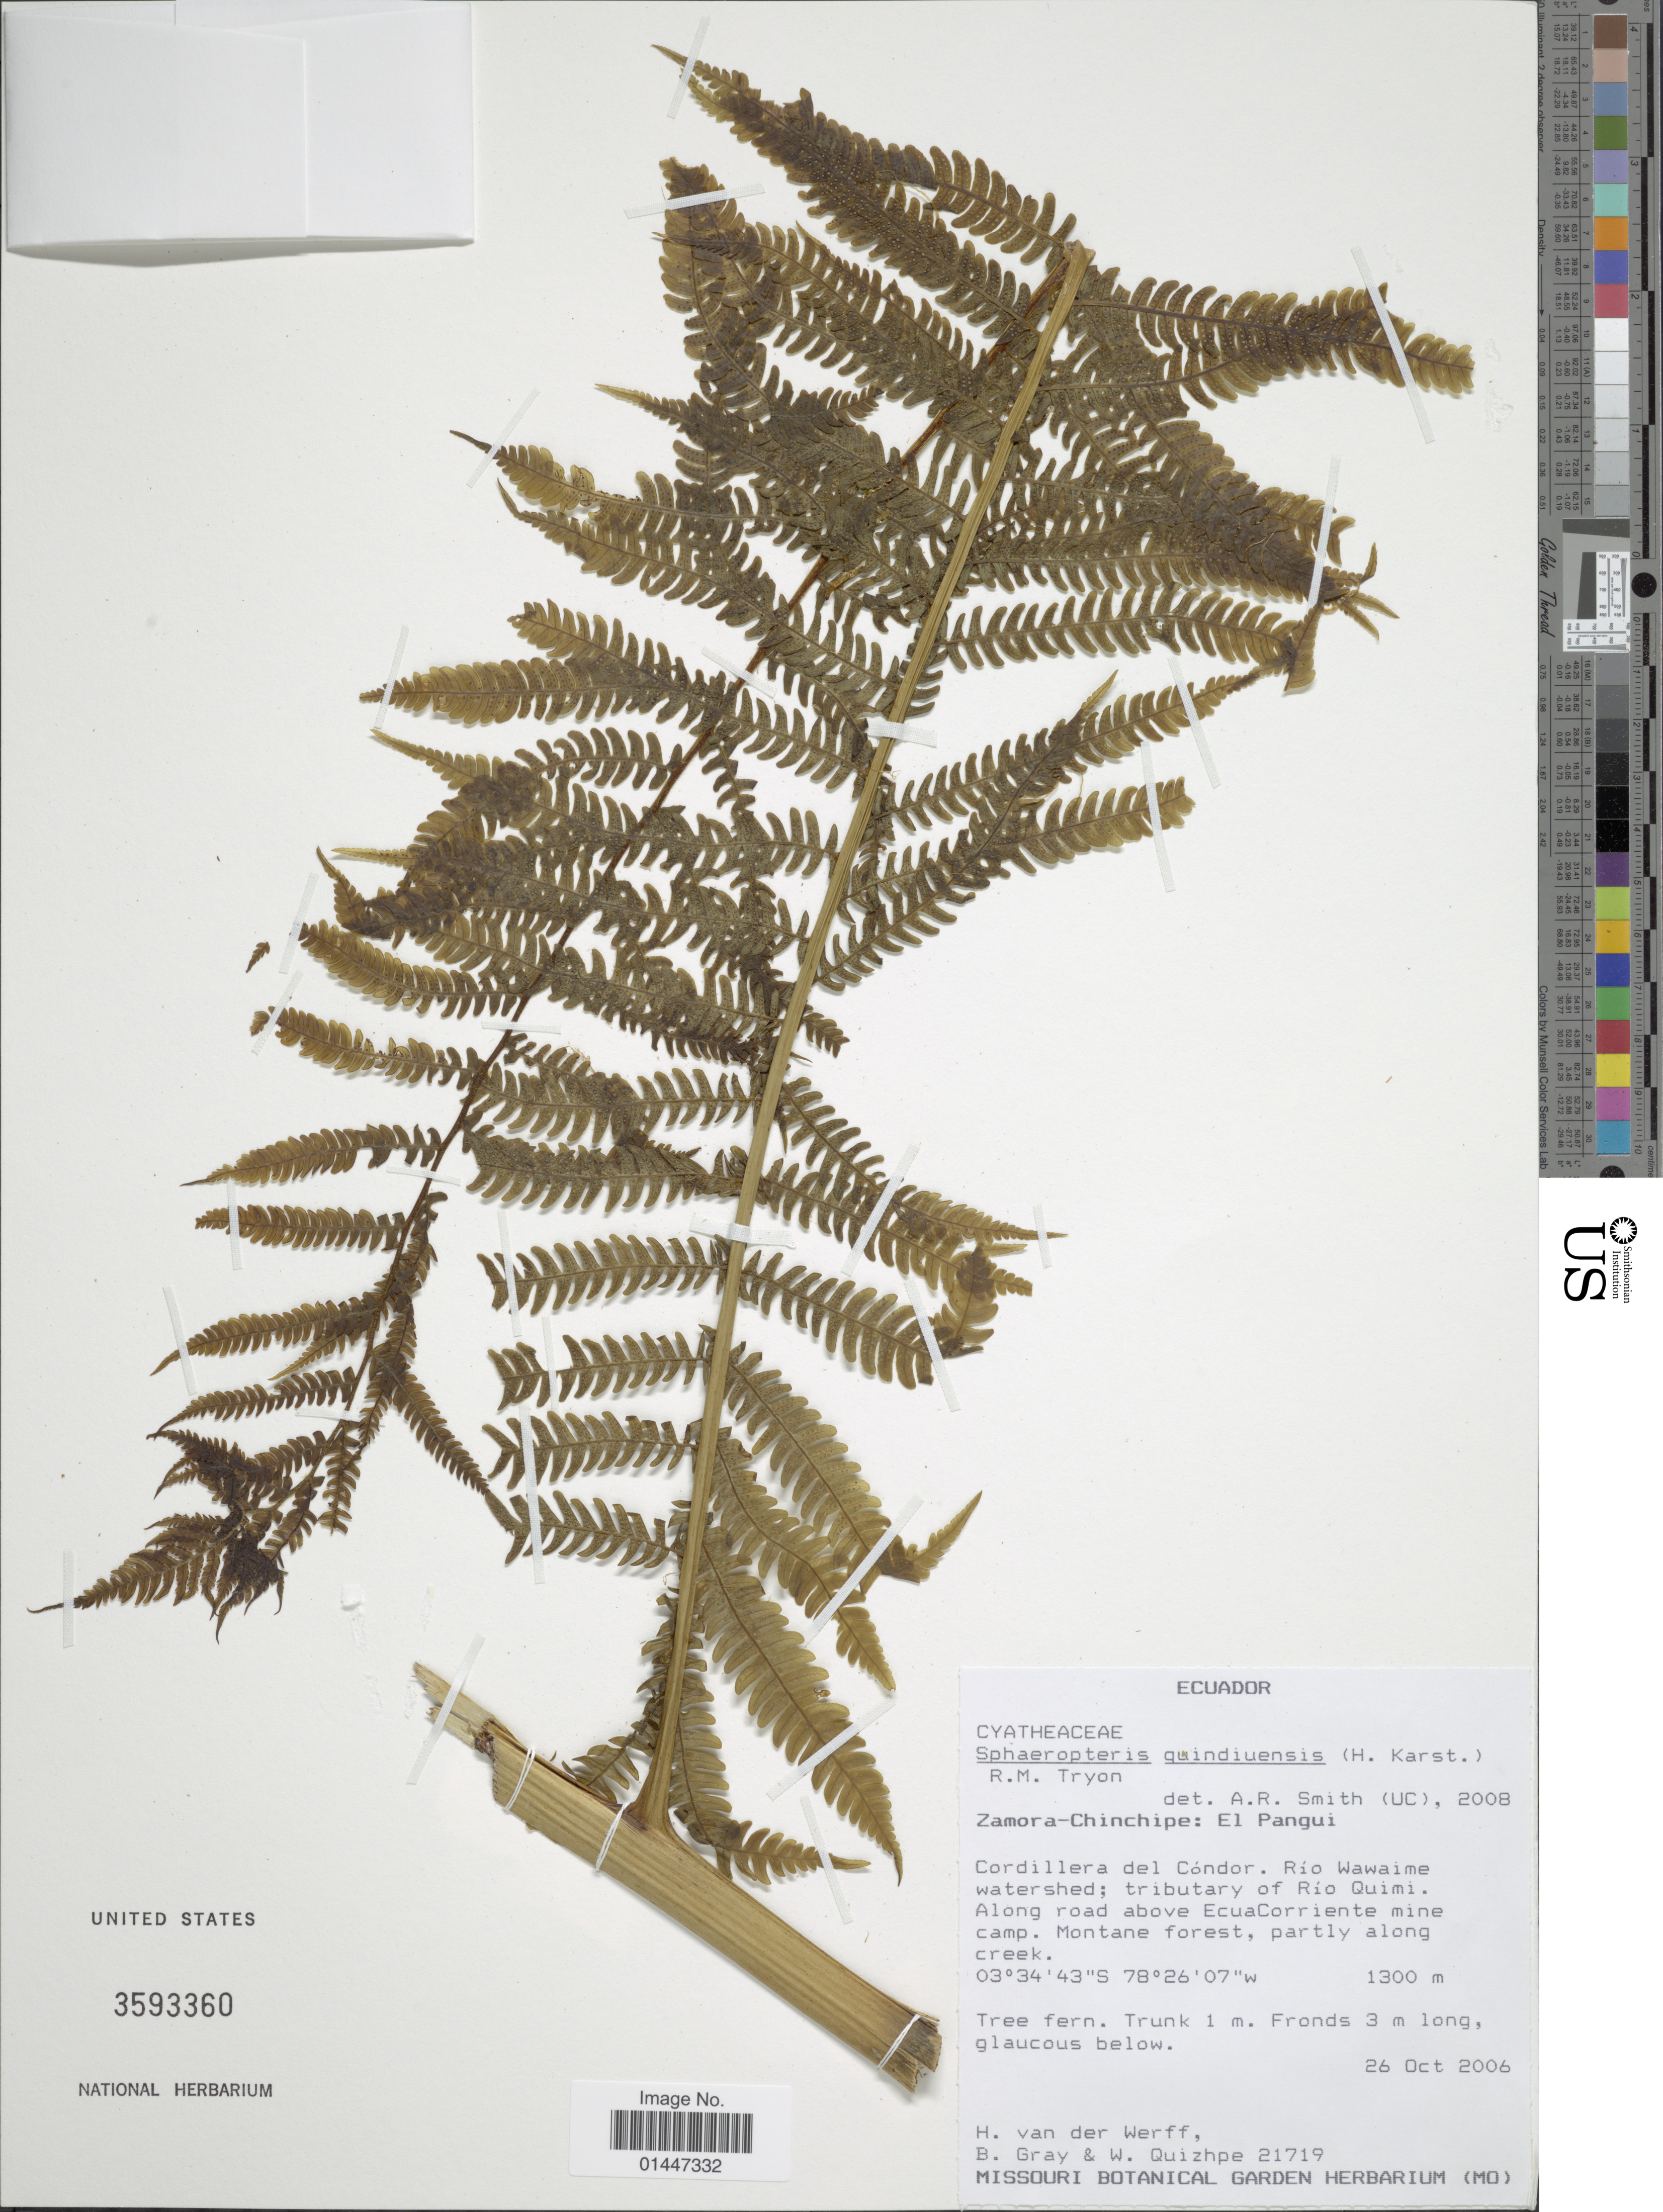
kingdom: Plantae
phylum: Tracheophyta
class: Polypodiopsida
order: Cyatheales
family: Cyatheaceae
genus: Sphaeropteris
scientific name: Sphaeropteris quindiuensis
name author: (H. Karst.) R.M. Tryon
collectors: H. van der Werff, B. Gray & W. Quizhpe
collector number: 21719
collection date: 2006-10-26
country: Ecuador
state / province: Zamora-Chinchipe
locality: El Pangui. Cordillera del Condor. Rio Wawaime watershed; tributary of Rio Quimi. Along road above EcuaCorriente mine camp. Montane forest, partly along creek.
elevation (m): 1300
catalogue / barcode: US 3593360